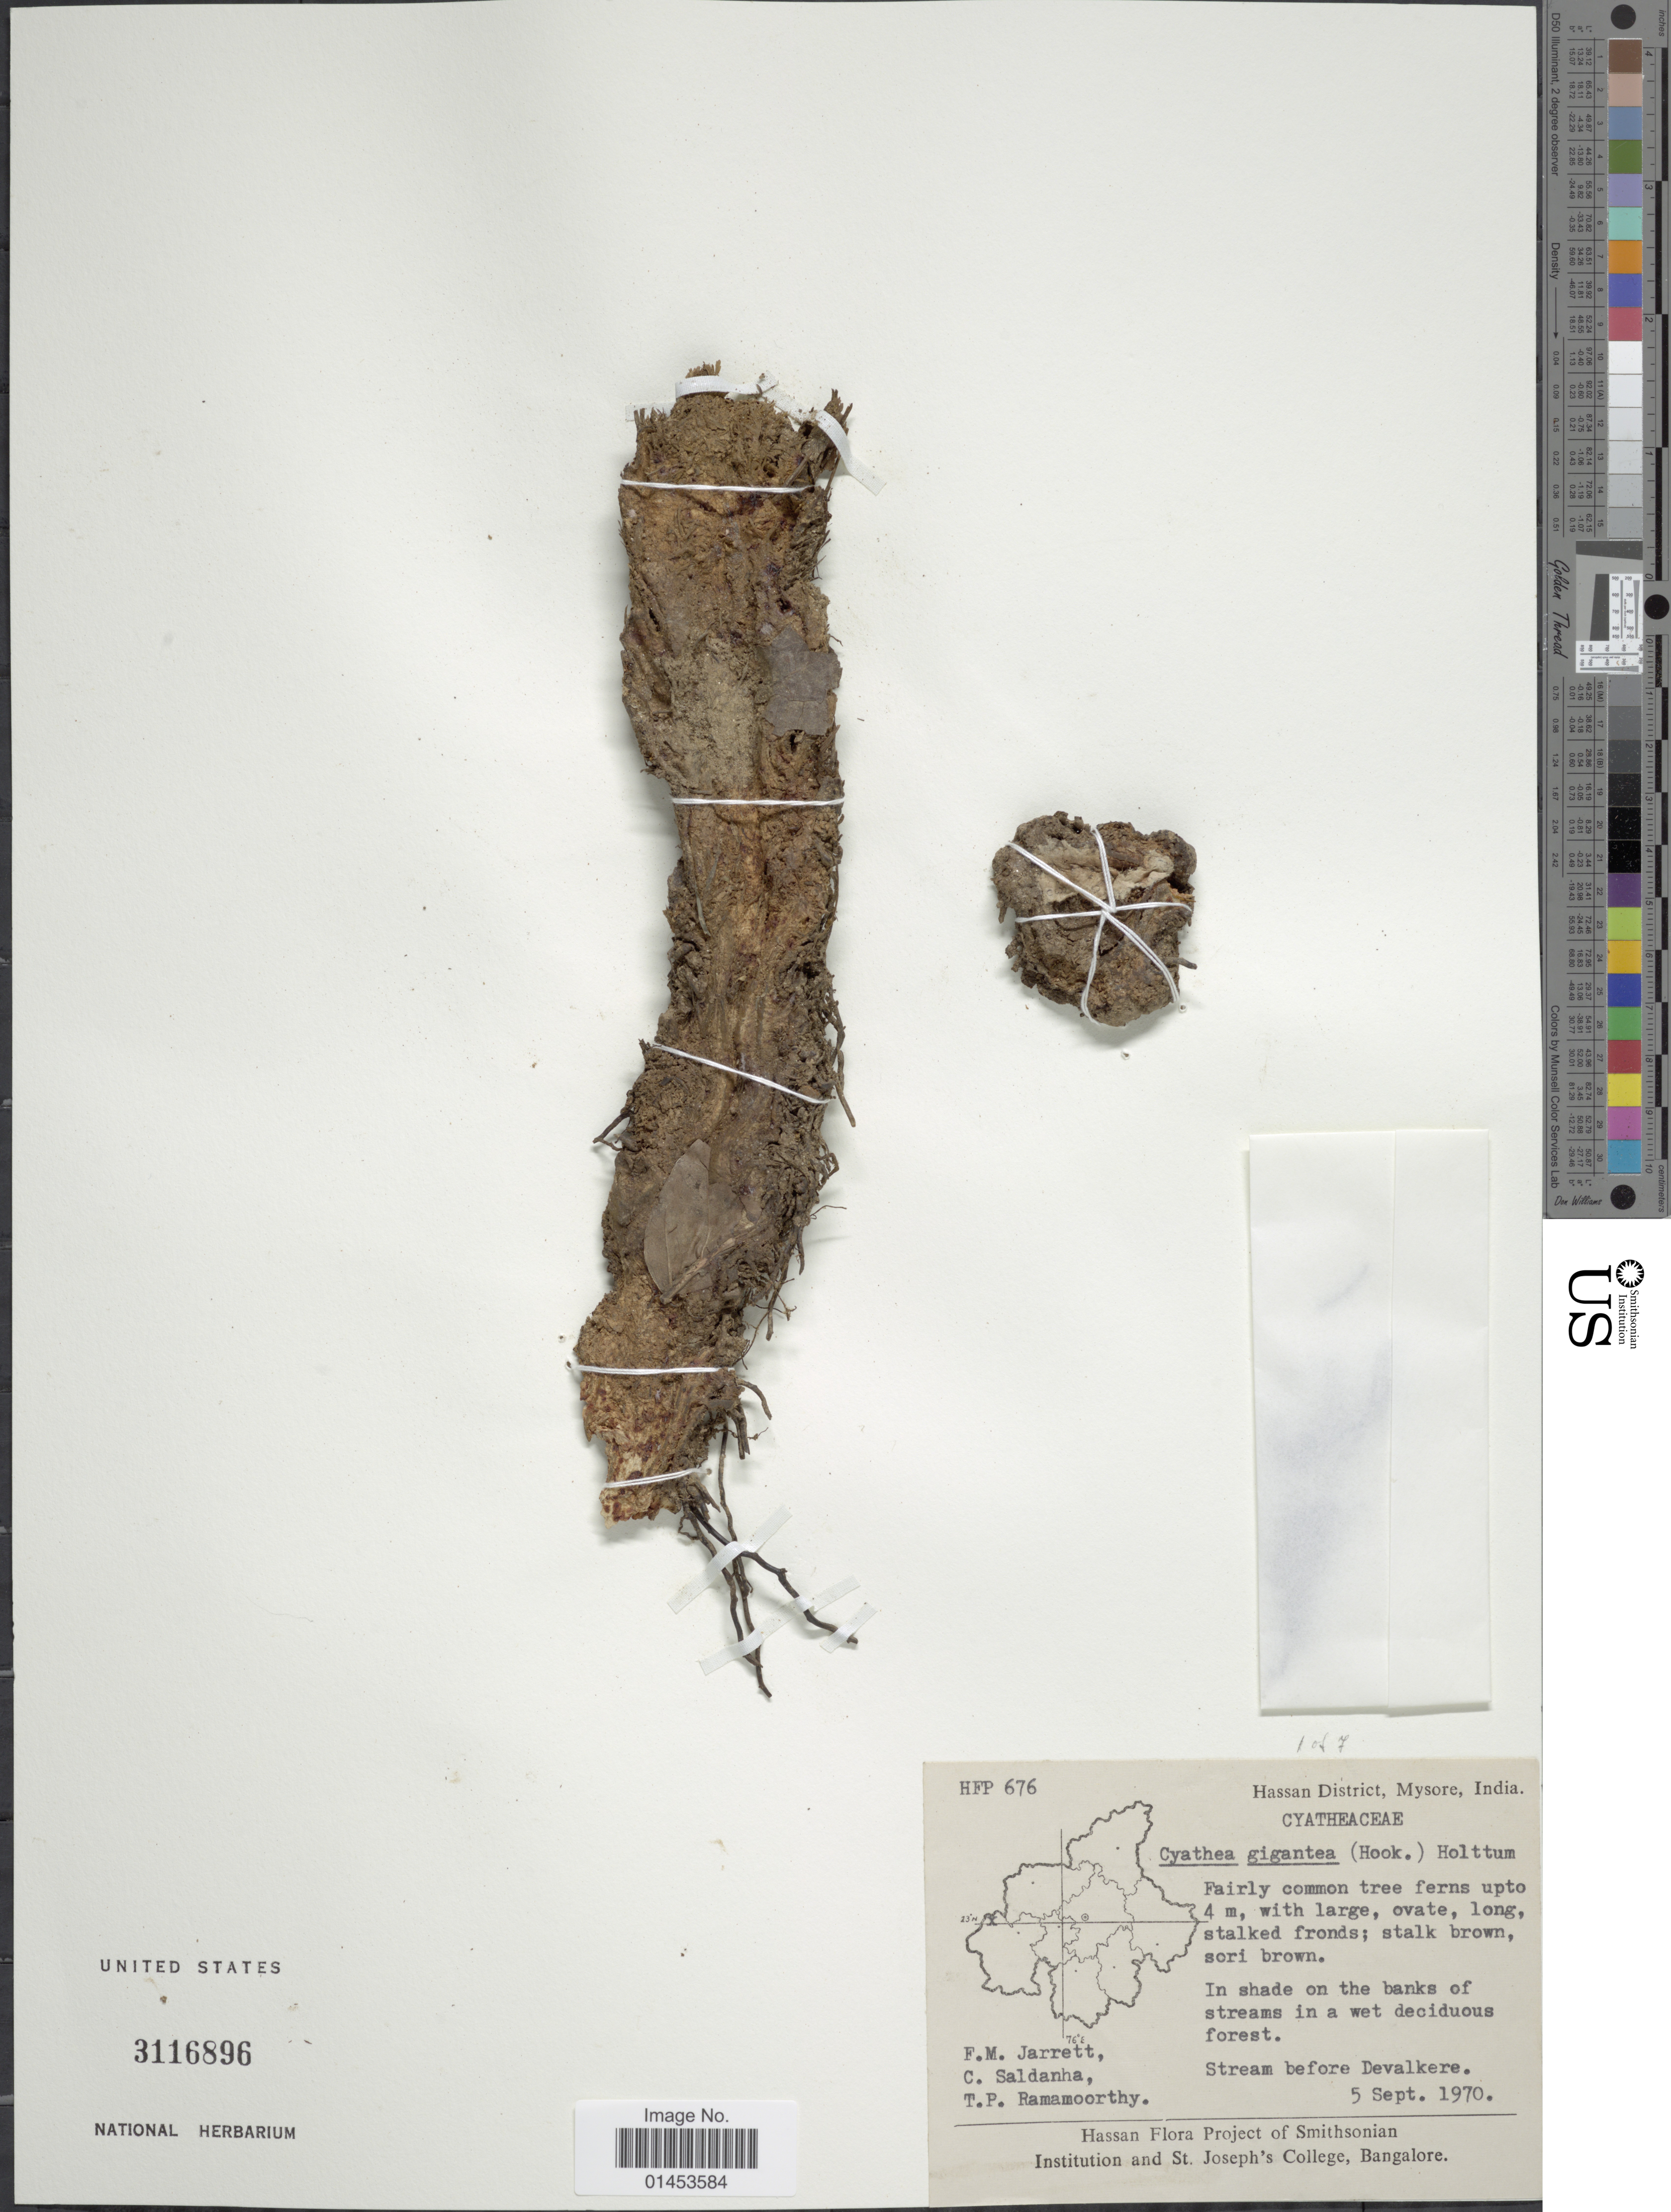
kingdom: Plantae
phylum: Tracheophyta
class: Polypodiopsida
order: Cyatheales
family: Cyatheaceae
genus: Cyathea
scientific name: Cyathea gigantea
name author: (Wall. ex Hook.) Holttum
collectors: F. M. Jarrett, C. Saldanha & T. P. Ramamoorthy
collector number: HFP676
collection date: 1970-09-05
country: India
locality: Hassan District, Mysore, India, in shade on the banks of streams in a wet deciduous forest, Stream before Devalkere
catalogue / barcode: US 3116896